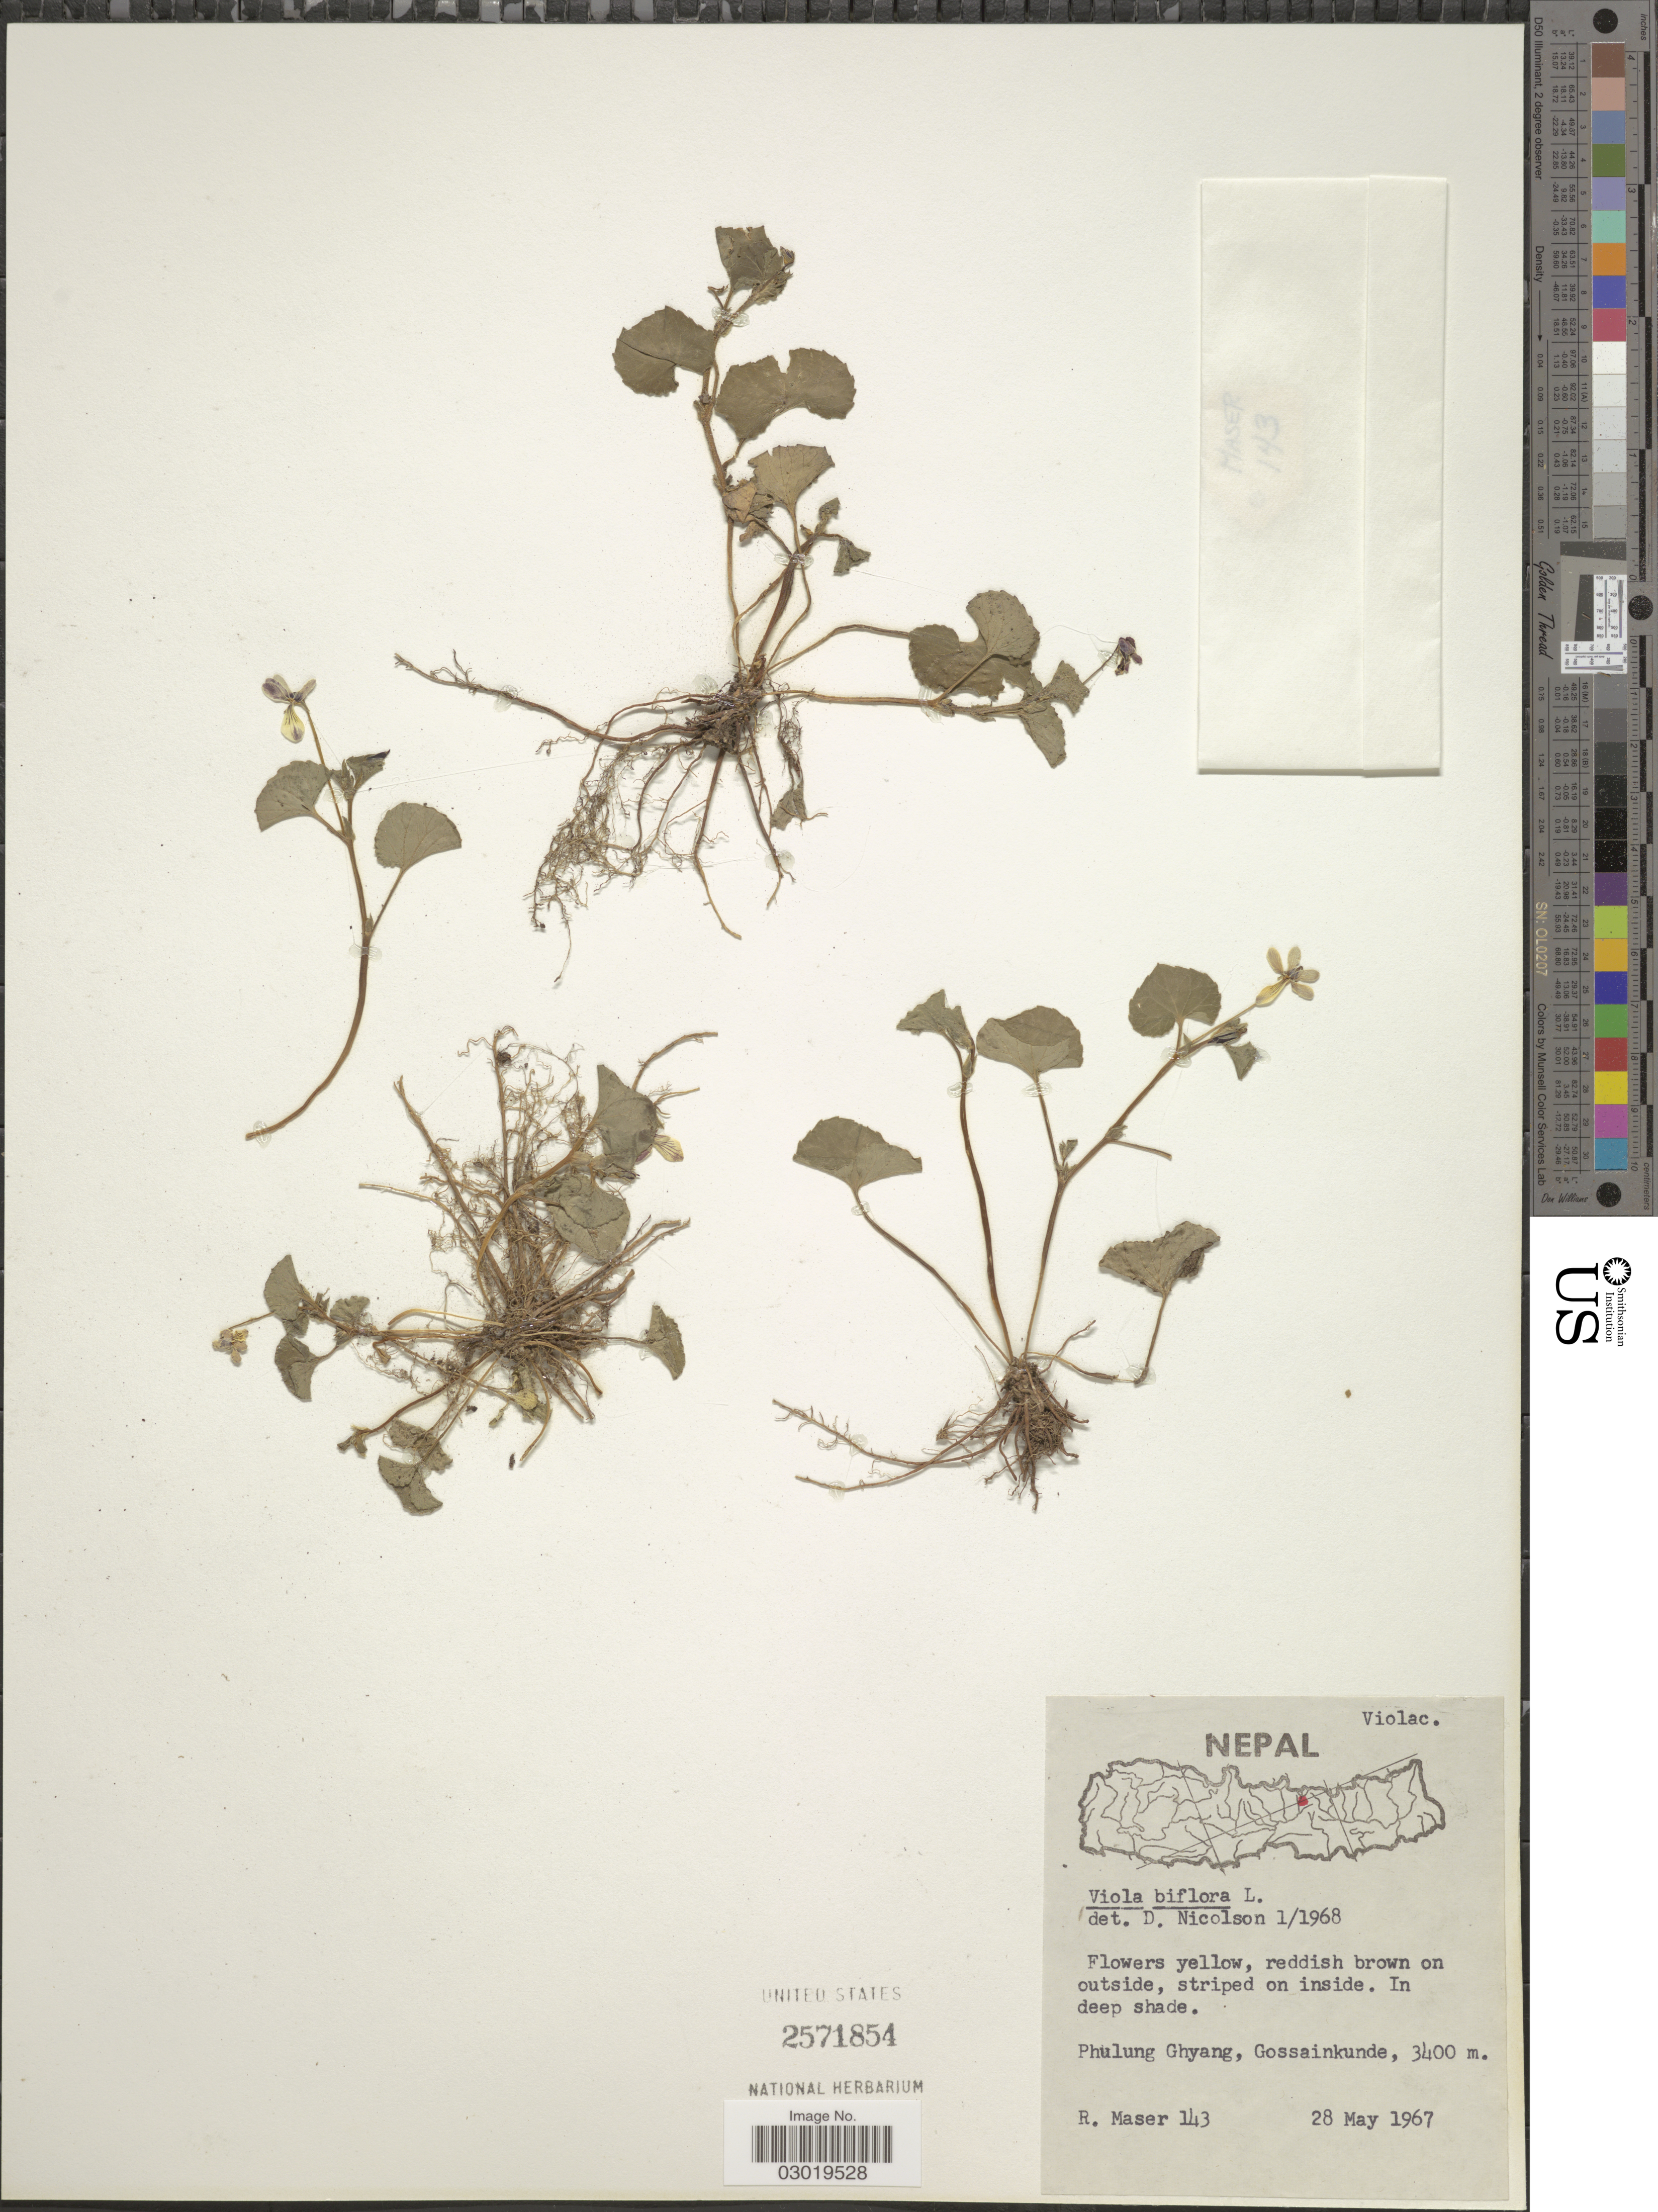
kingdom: Plantae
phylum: Tracheophyta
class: Magnoliopsida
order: Malpighiales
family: Violaceae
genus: Viola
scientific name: Viola biflora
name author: L.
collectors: R. Maser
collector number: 143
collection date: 1967-05-28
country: Nepal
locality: Phulung Ghyang, Gossainkunde.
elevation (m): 3400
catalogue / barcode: US 2571854